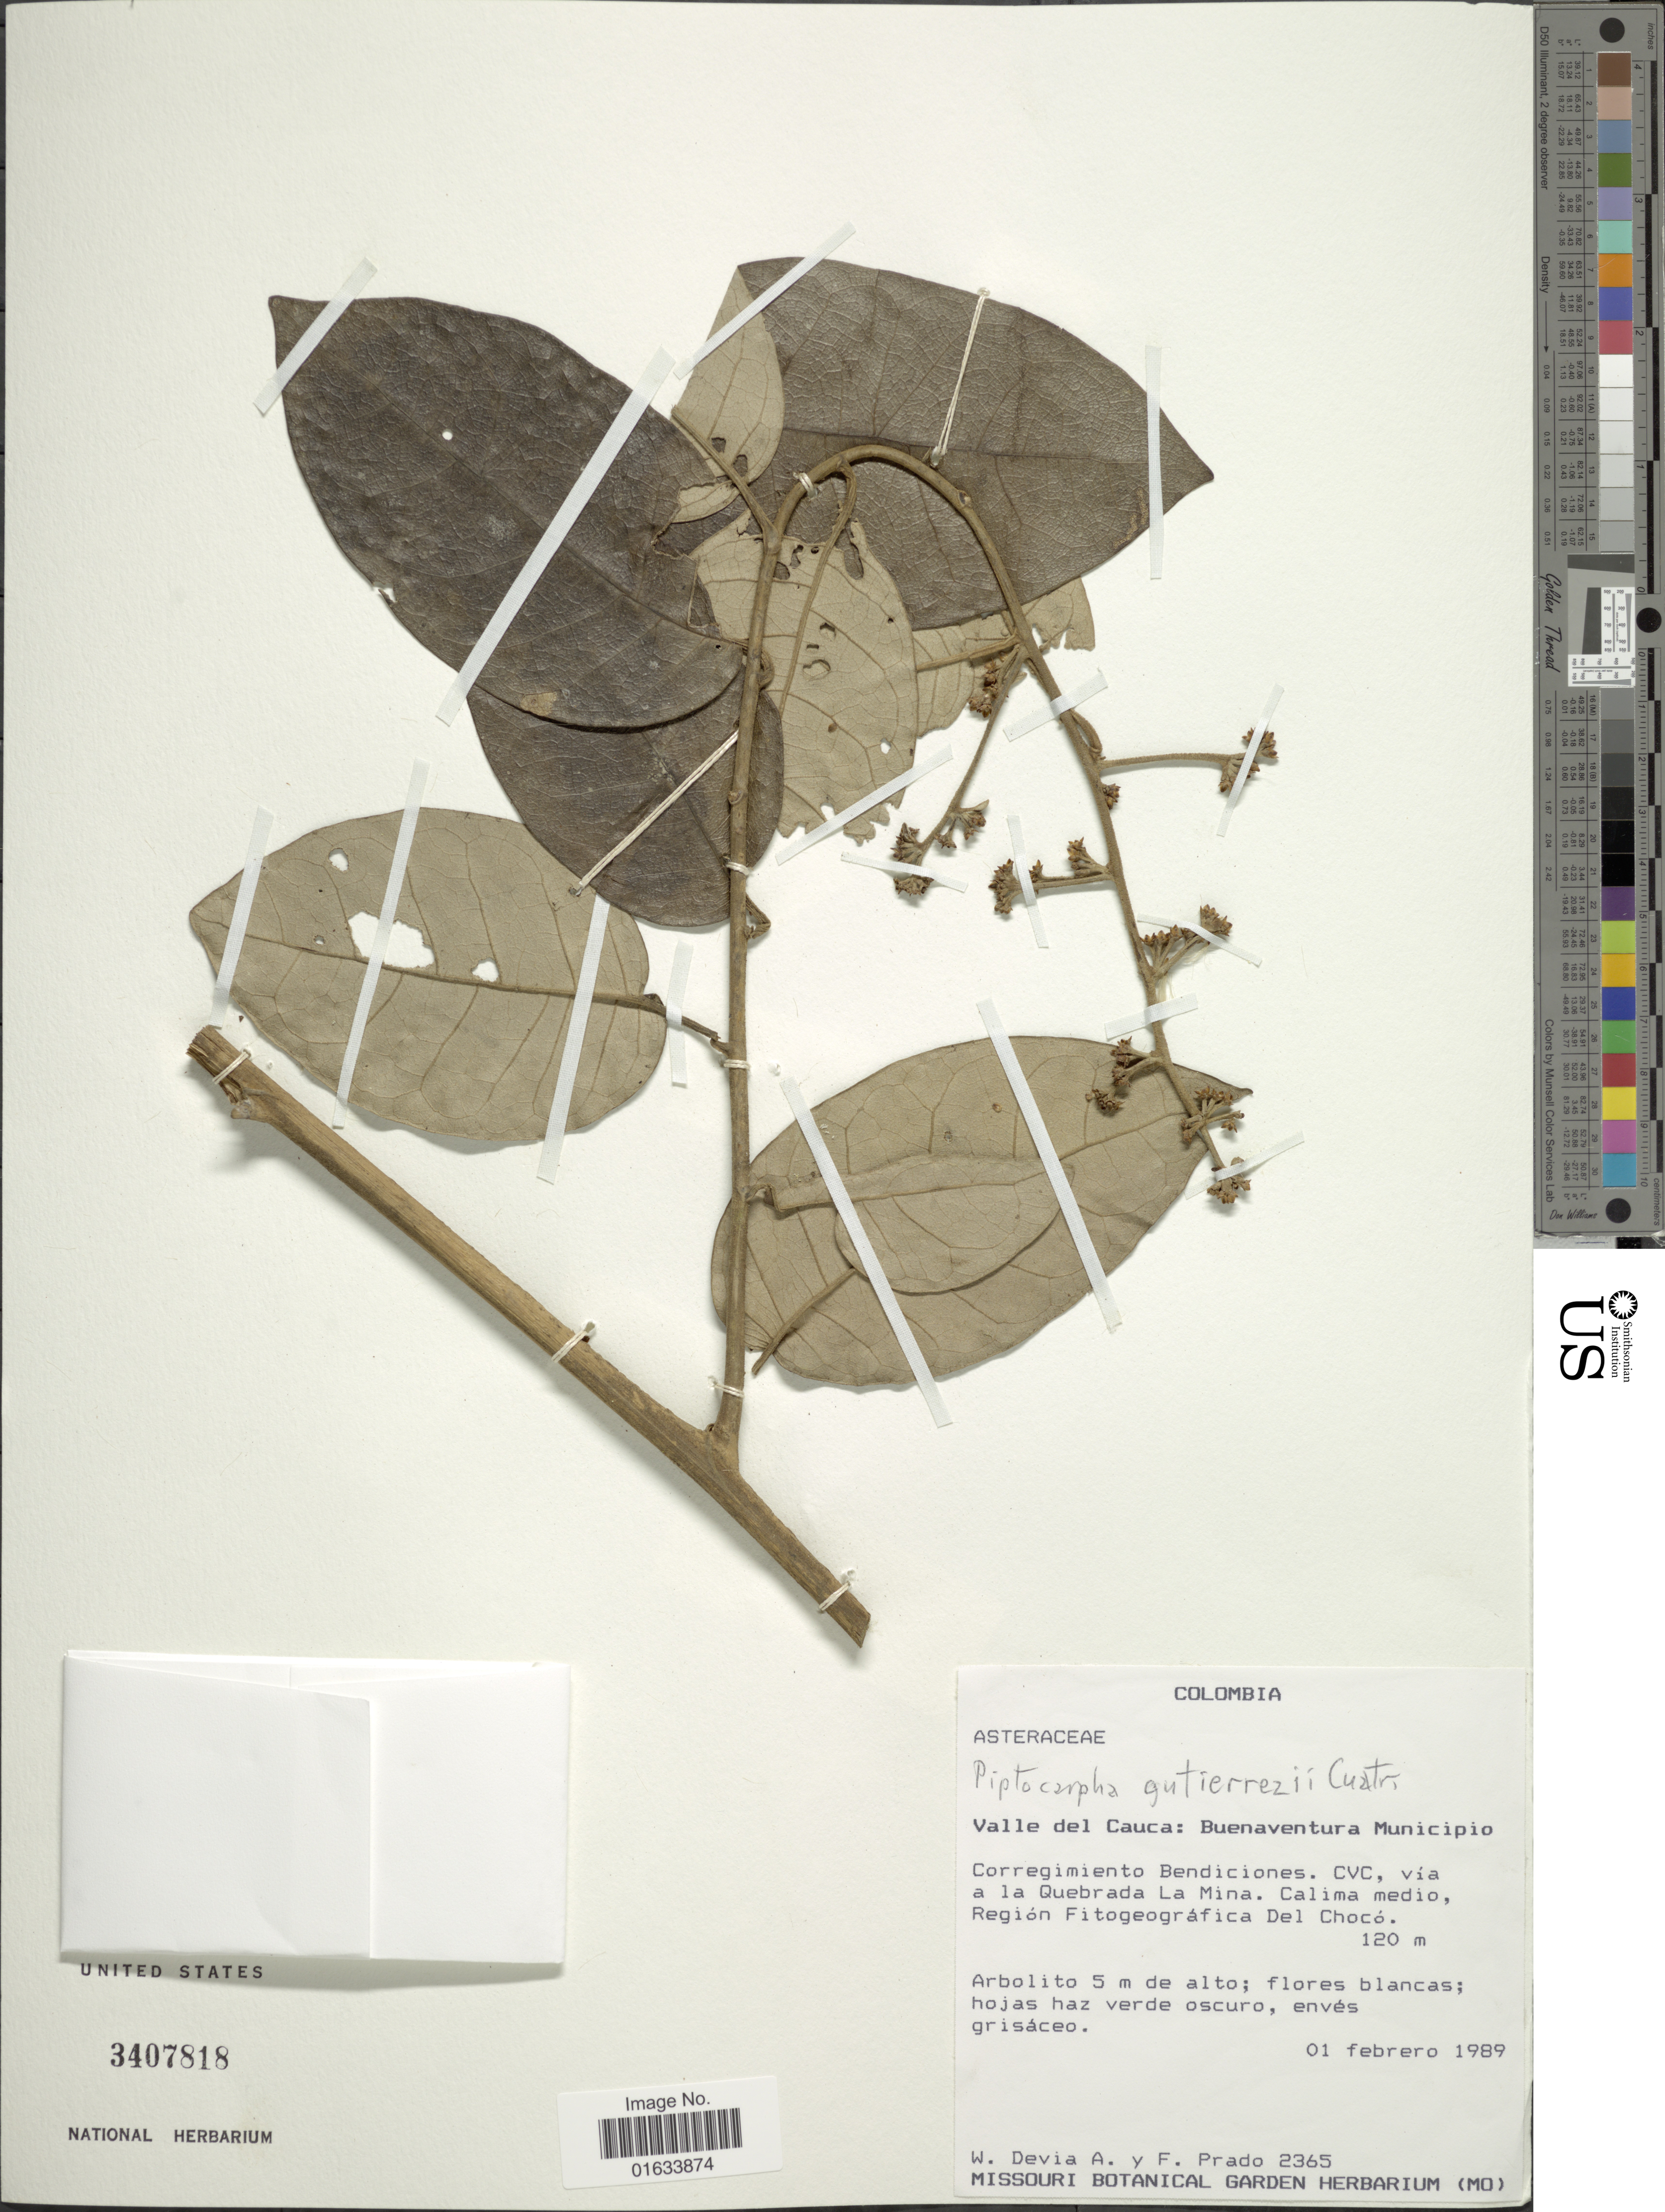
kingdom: Plantae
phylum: Tracheophyta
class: Magnoliopsida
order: Asterales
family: Asteraceae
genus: Piptocarpha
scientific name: Piptocarpha gutierrezii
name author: Cuatrec.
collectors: W. Devia A. & F. Prado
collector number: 2365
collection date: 1989-02-01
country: Colombia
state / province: Valle del Cauca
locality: Valle del Cauca: Buenaventura Municipio. Corregimiento Bendiciones. CVC, via a la Quebrada La Mina. Calima medio, Región Fitogeográfica Del Chocó.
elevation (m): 120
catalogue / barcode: US 3407818